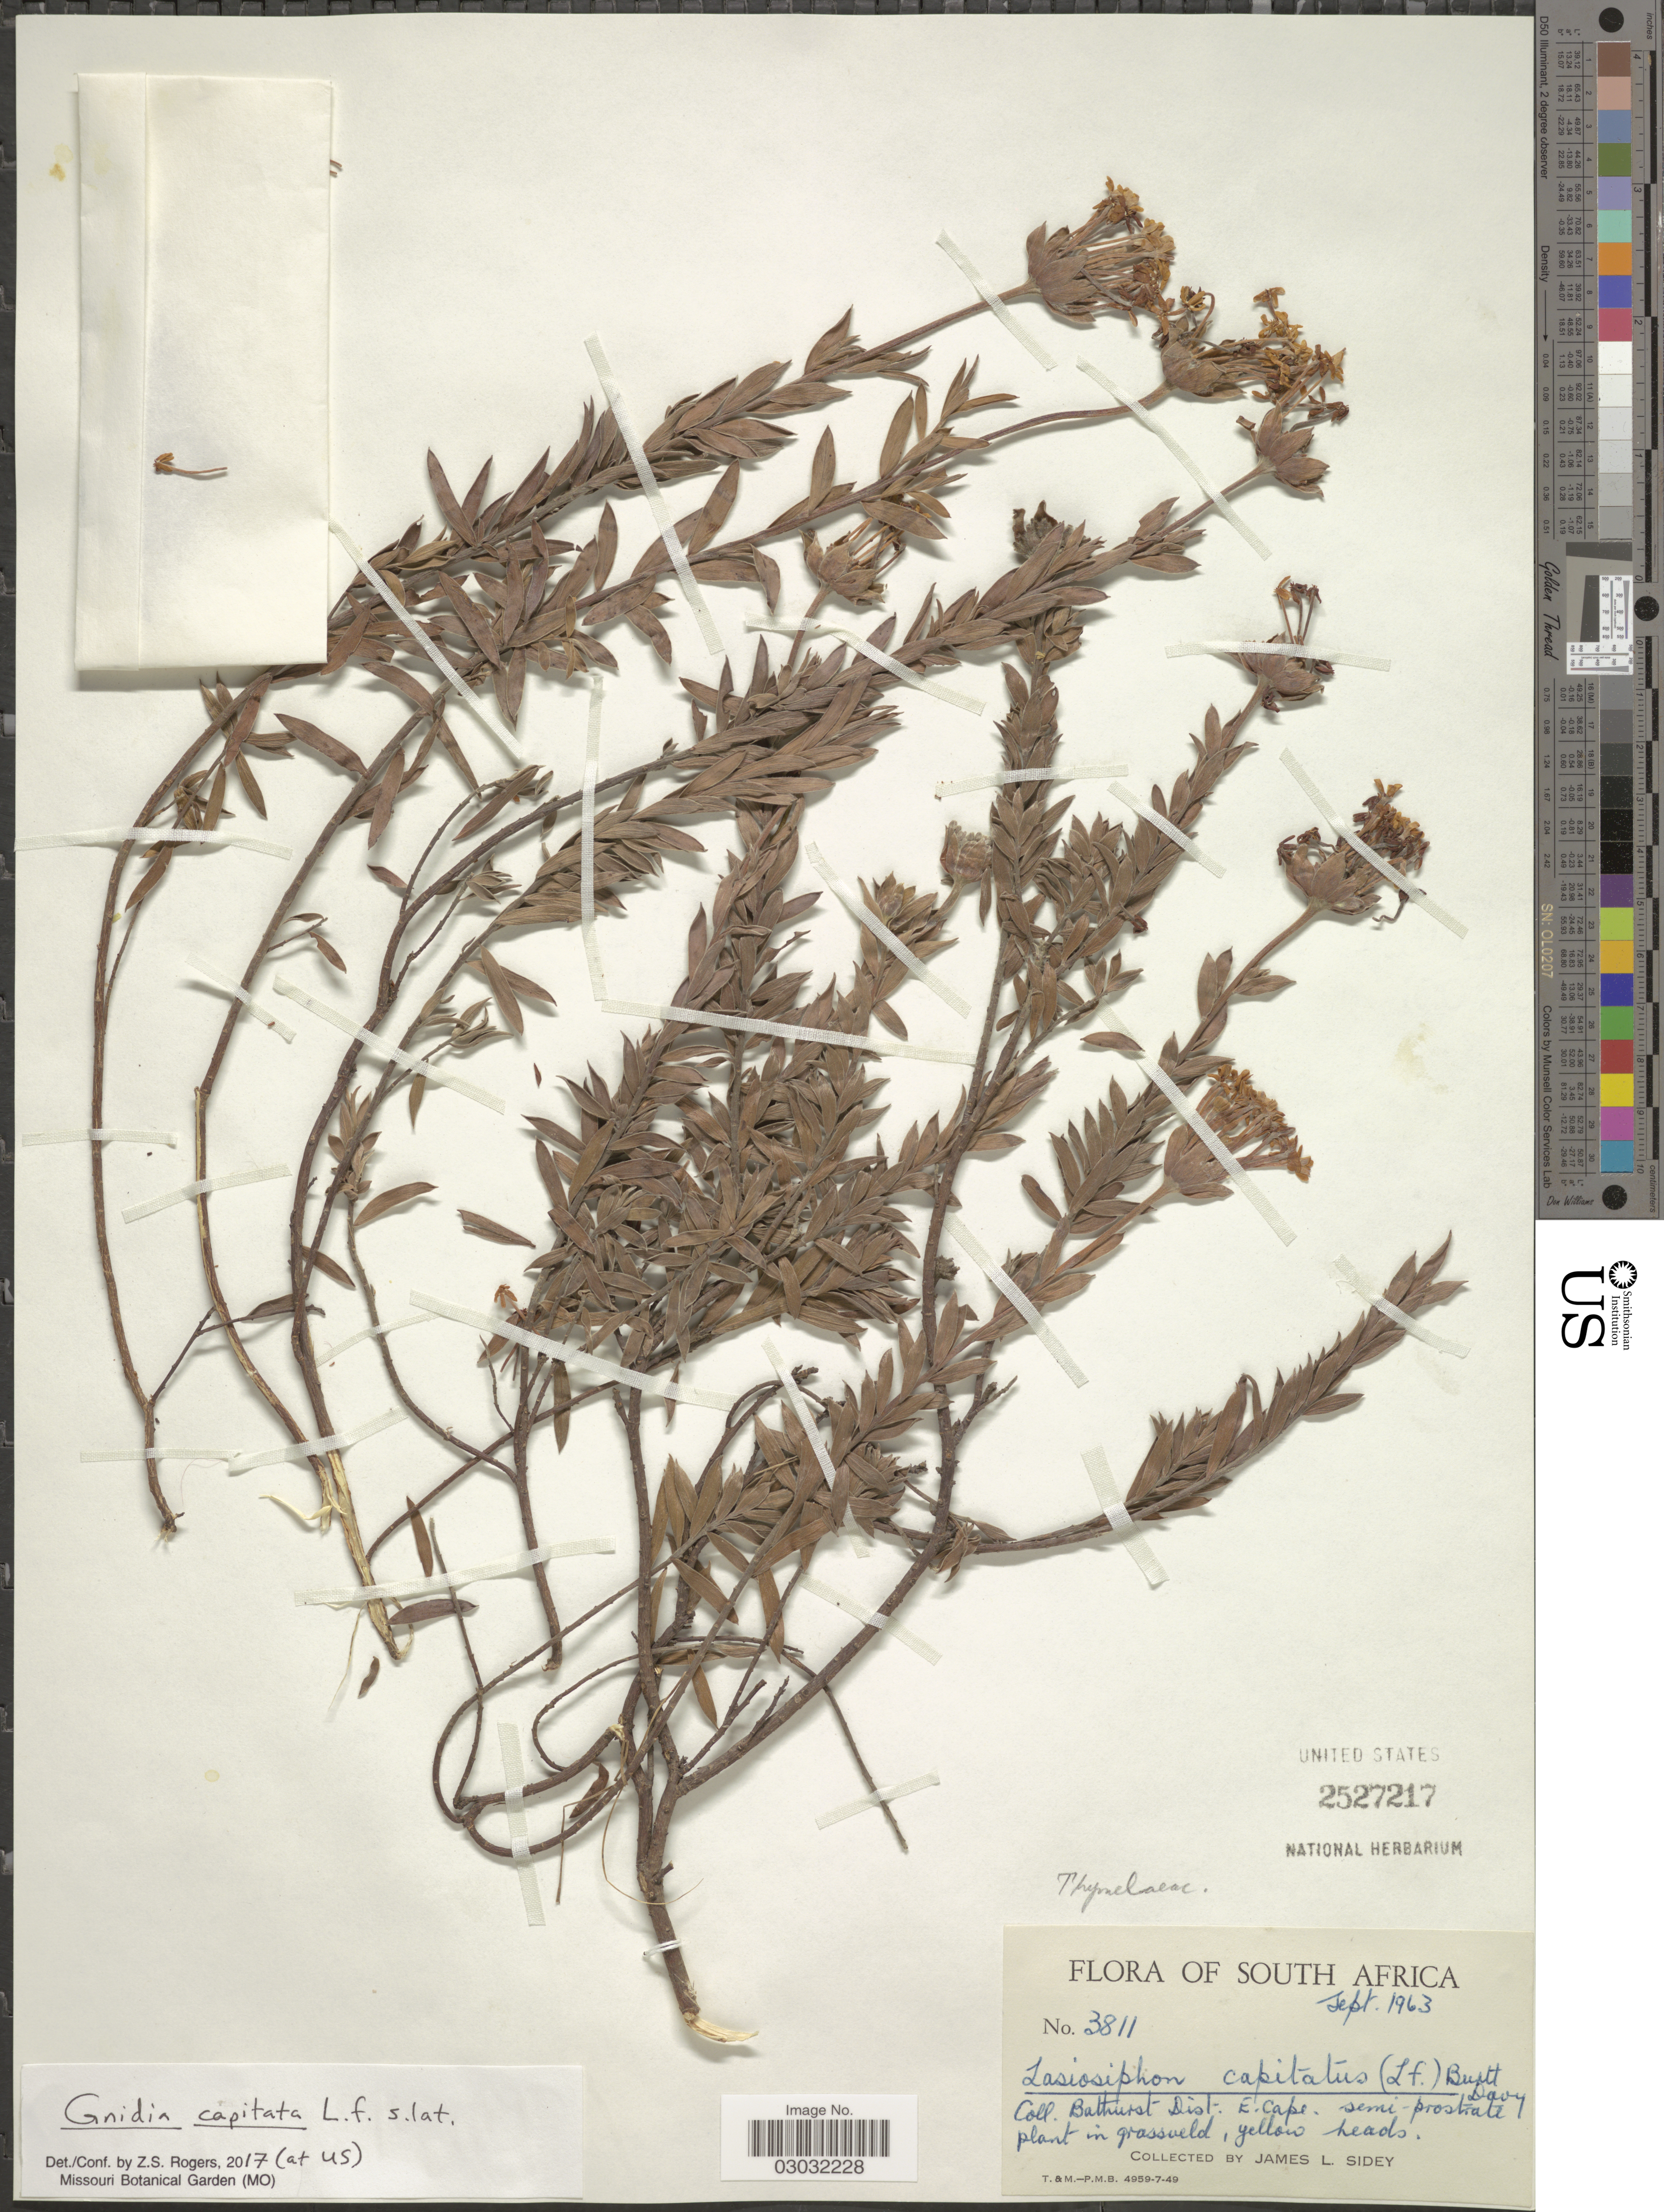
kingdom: Plantae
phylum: Tracheophyta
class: Magnoliopsida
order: Malvales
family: Thymelaeaceae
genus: Lasiosiphon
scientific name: Lasiosiphon capitatus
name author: (L. f.) Burtt Davy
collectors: J. L. Sidey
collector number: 3811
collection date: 1963-09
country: South Africa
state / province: Eastern Cape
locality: Bathurst Dist. E. Cape.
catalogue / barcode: US 2527217